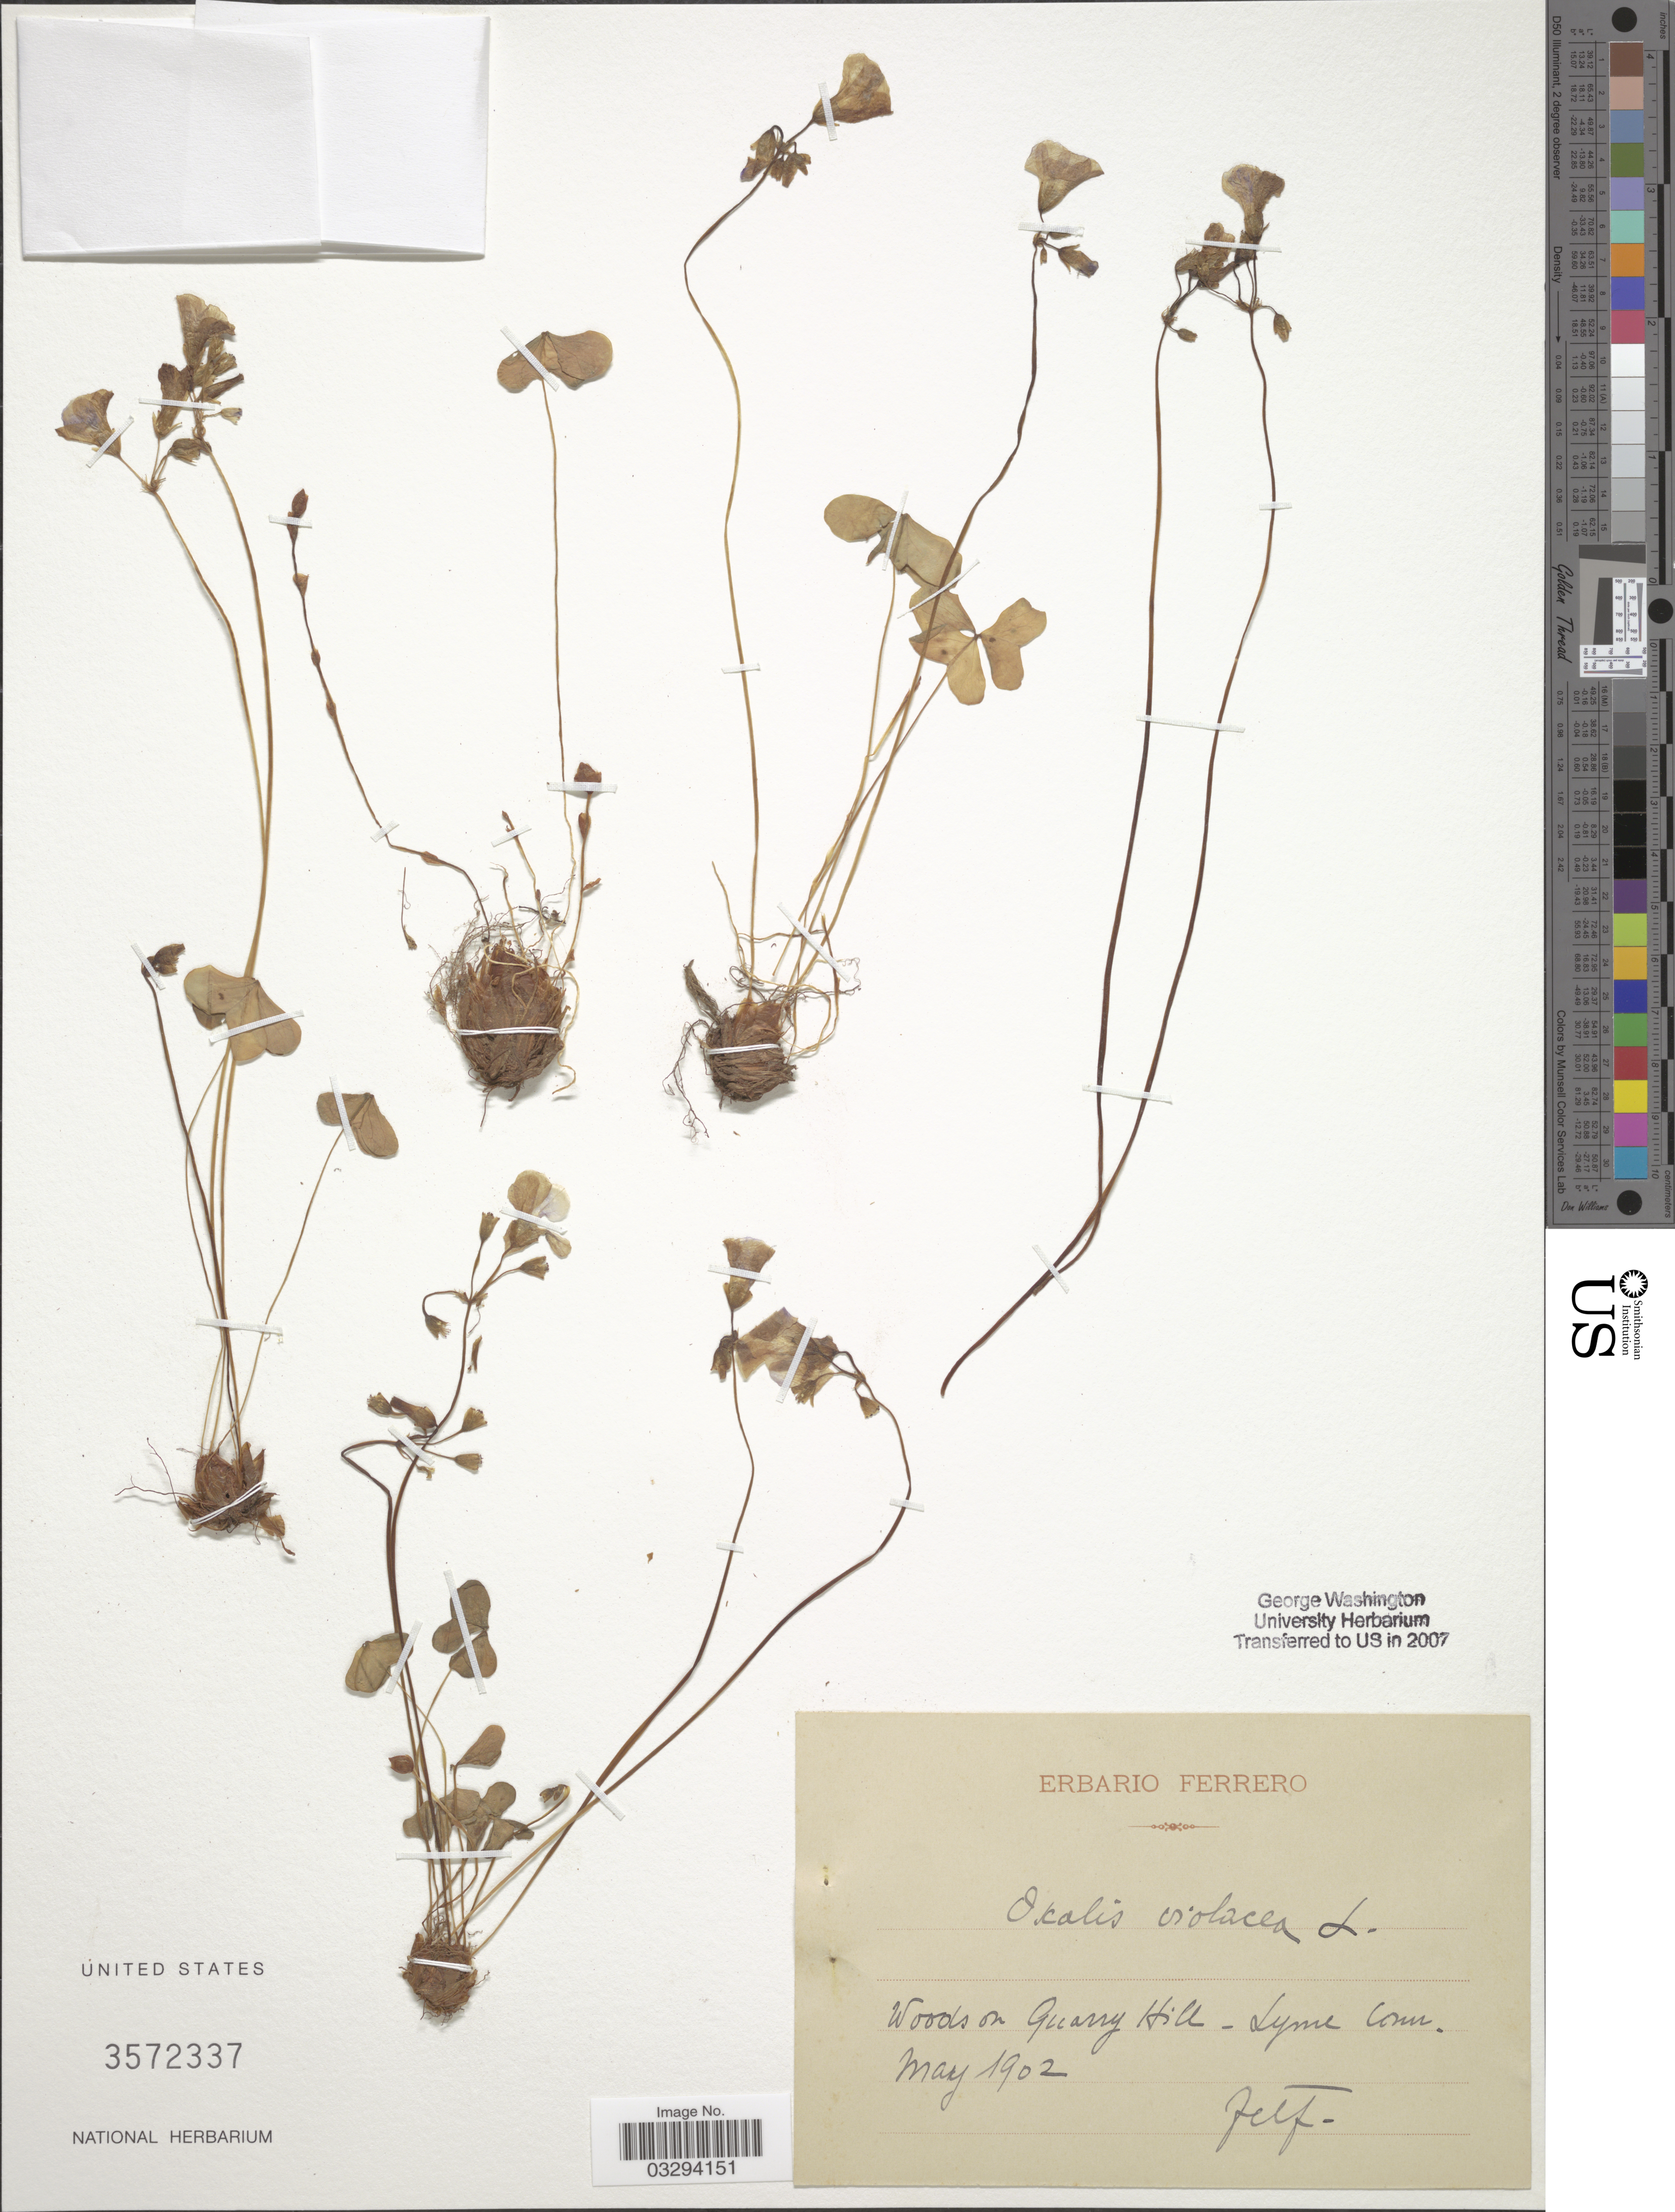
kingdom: Plantae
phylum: Tracheophyta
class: Magnoliopsida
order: Oxalidales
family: Oxalidaceae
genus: Oxalis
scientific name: Oxalis violacea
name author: L.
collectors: F. Ferrero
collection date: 1902-05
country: United States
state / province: Connecticut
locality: Woods on Quarry Hill - Lyme Conn.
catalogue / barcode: US 3572337